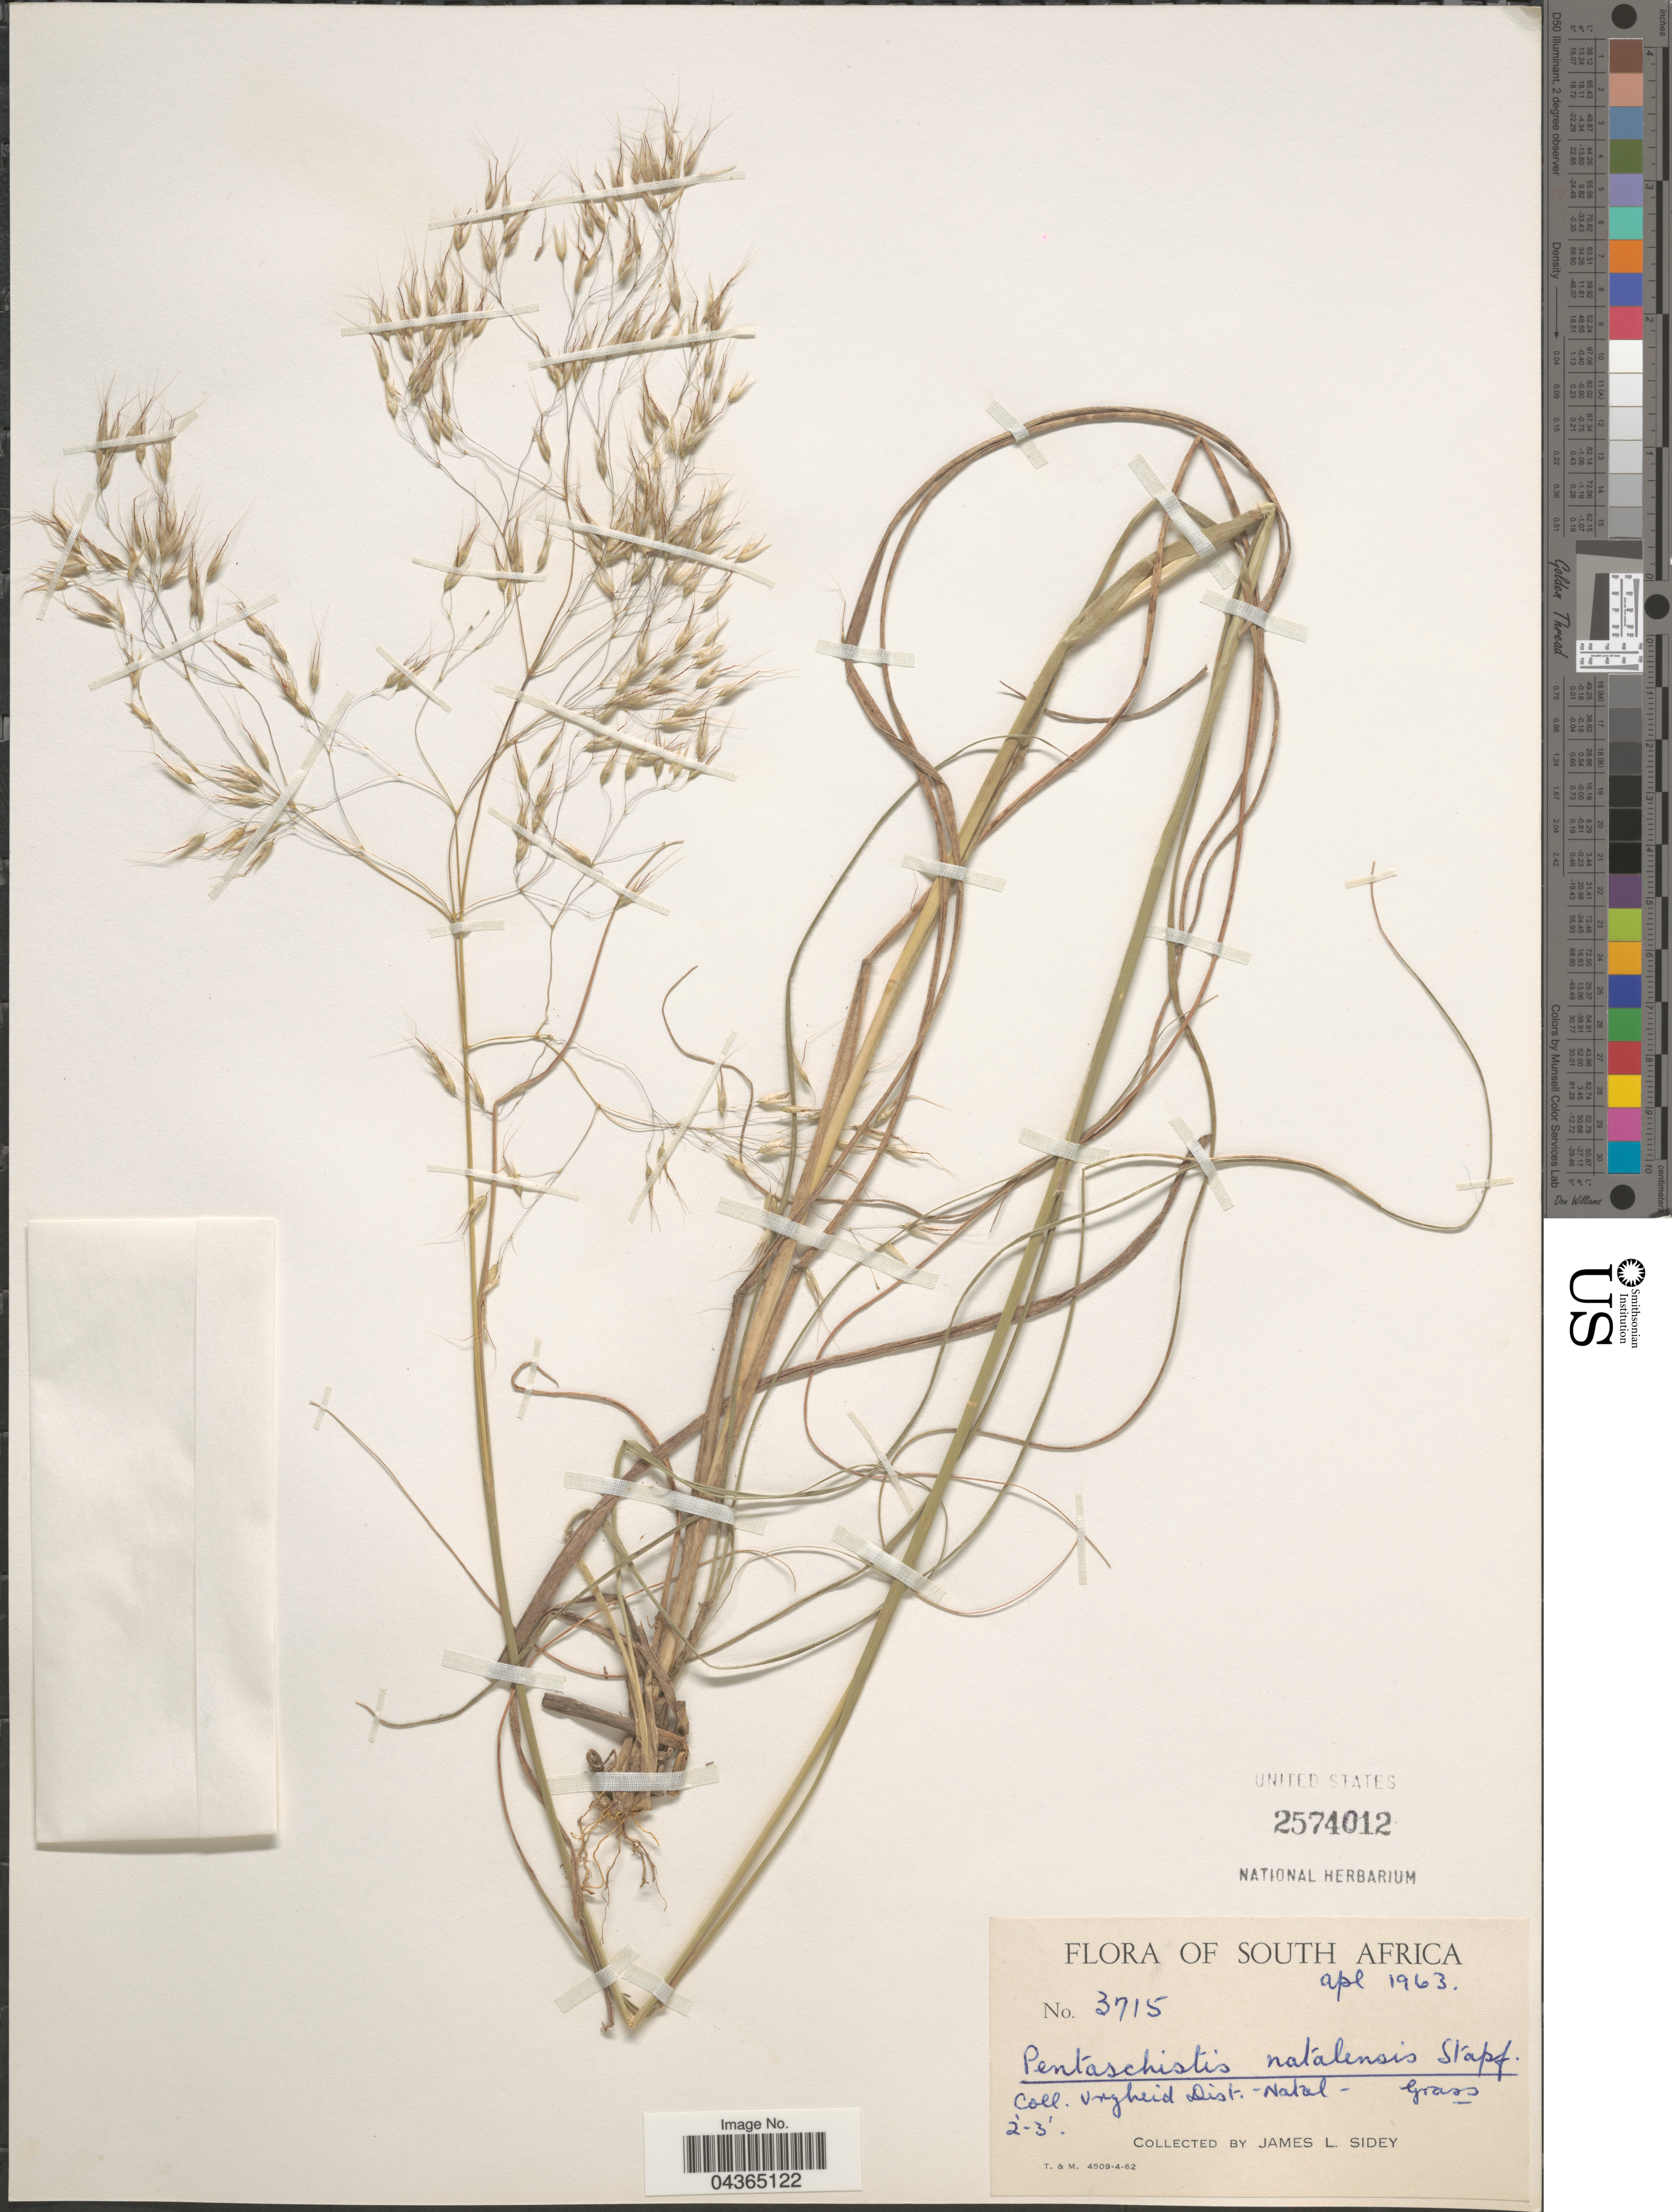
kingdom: Plantae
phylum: Tracheophyta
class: Liliopsida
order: Poales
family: Poaceae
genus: Pentameris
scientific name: Pentameris natalensis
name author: (Stapf) Galley & H.P. Linder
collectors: J. L. Sidey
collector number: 3715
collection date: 1963-04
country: South Africa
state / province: KwaZulu-Natal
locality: Vryheid Dist.-Natal.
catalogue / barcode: US 2574012